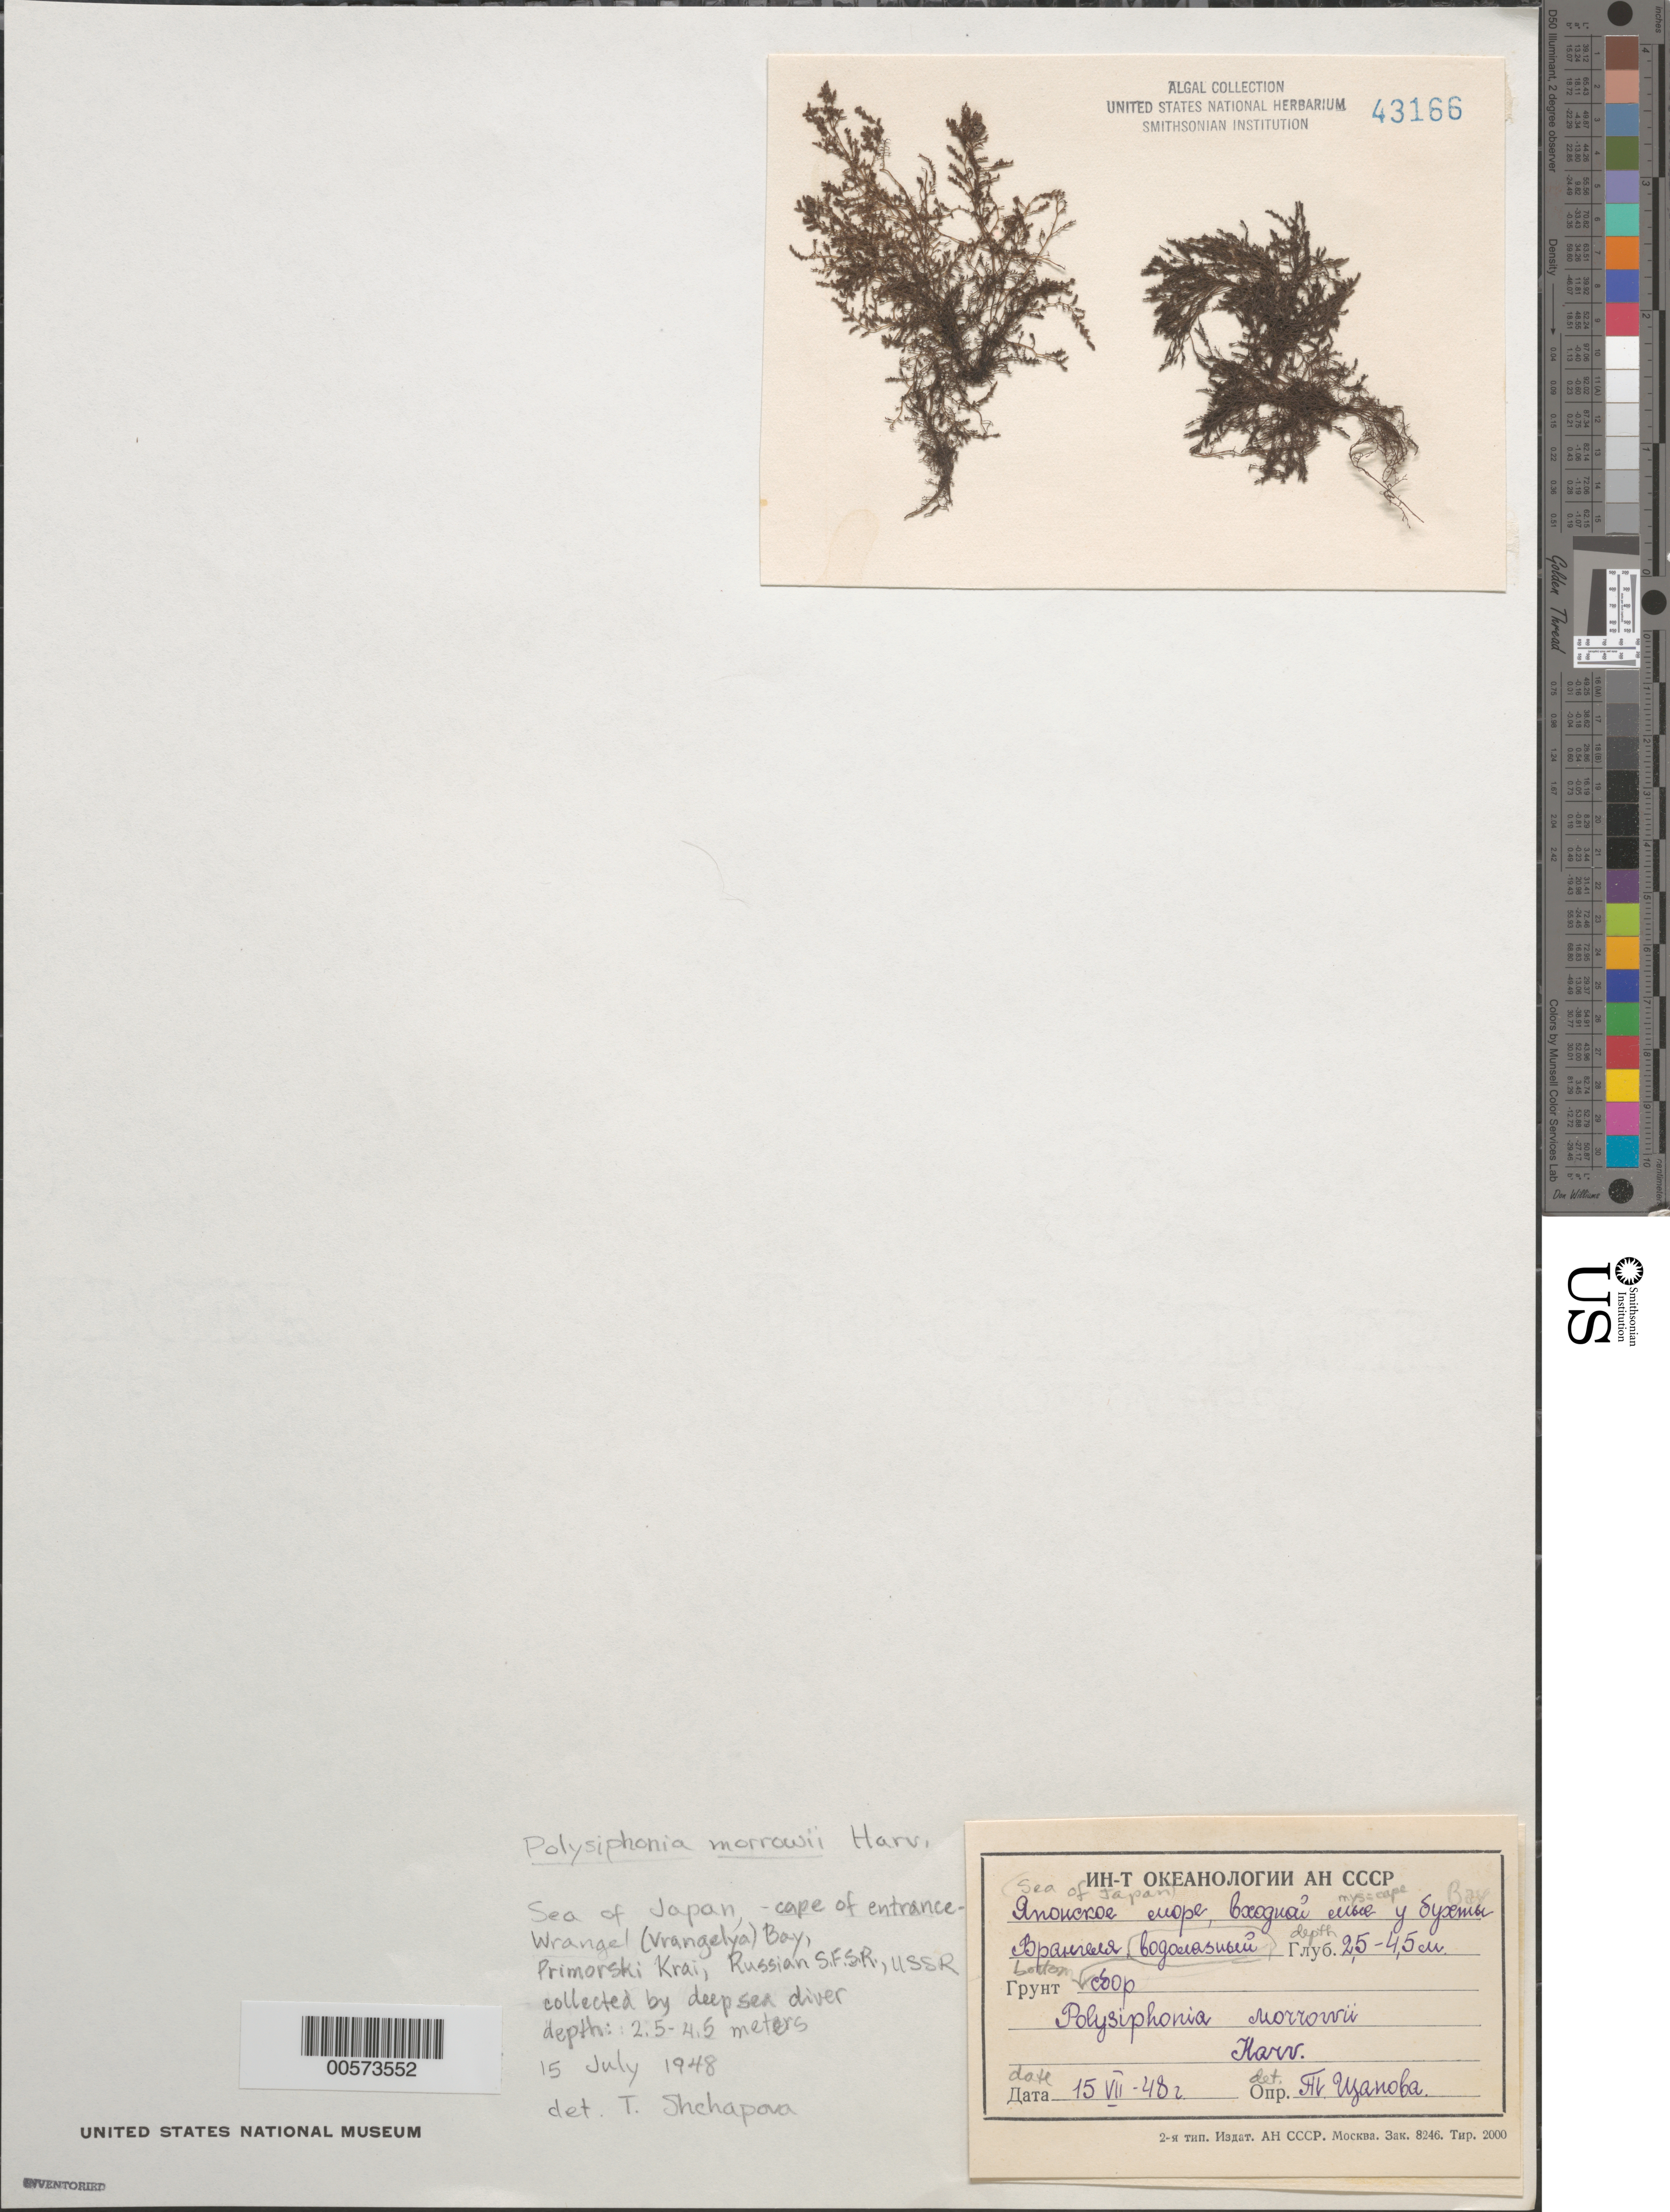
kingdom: Plantae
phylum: Rhodophyta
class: Florideophyceae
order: Ceramiales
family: Rhodomelaceae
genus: Polysiphonia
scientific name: Polysiphonia morrowii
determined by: Shchapova, T.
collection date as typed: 15 Jul 1948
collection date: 1948-07-15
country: Russian Federation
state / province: Primorsky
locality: Sea of Japan, Wrangel Bay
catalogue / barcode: US 43166